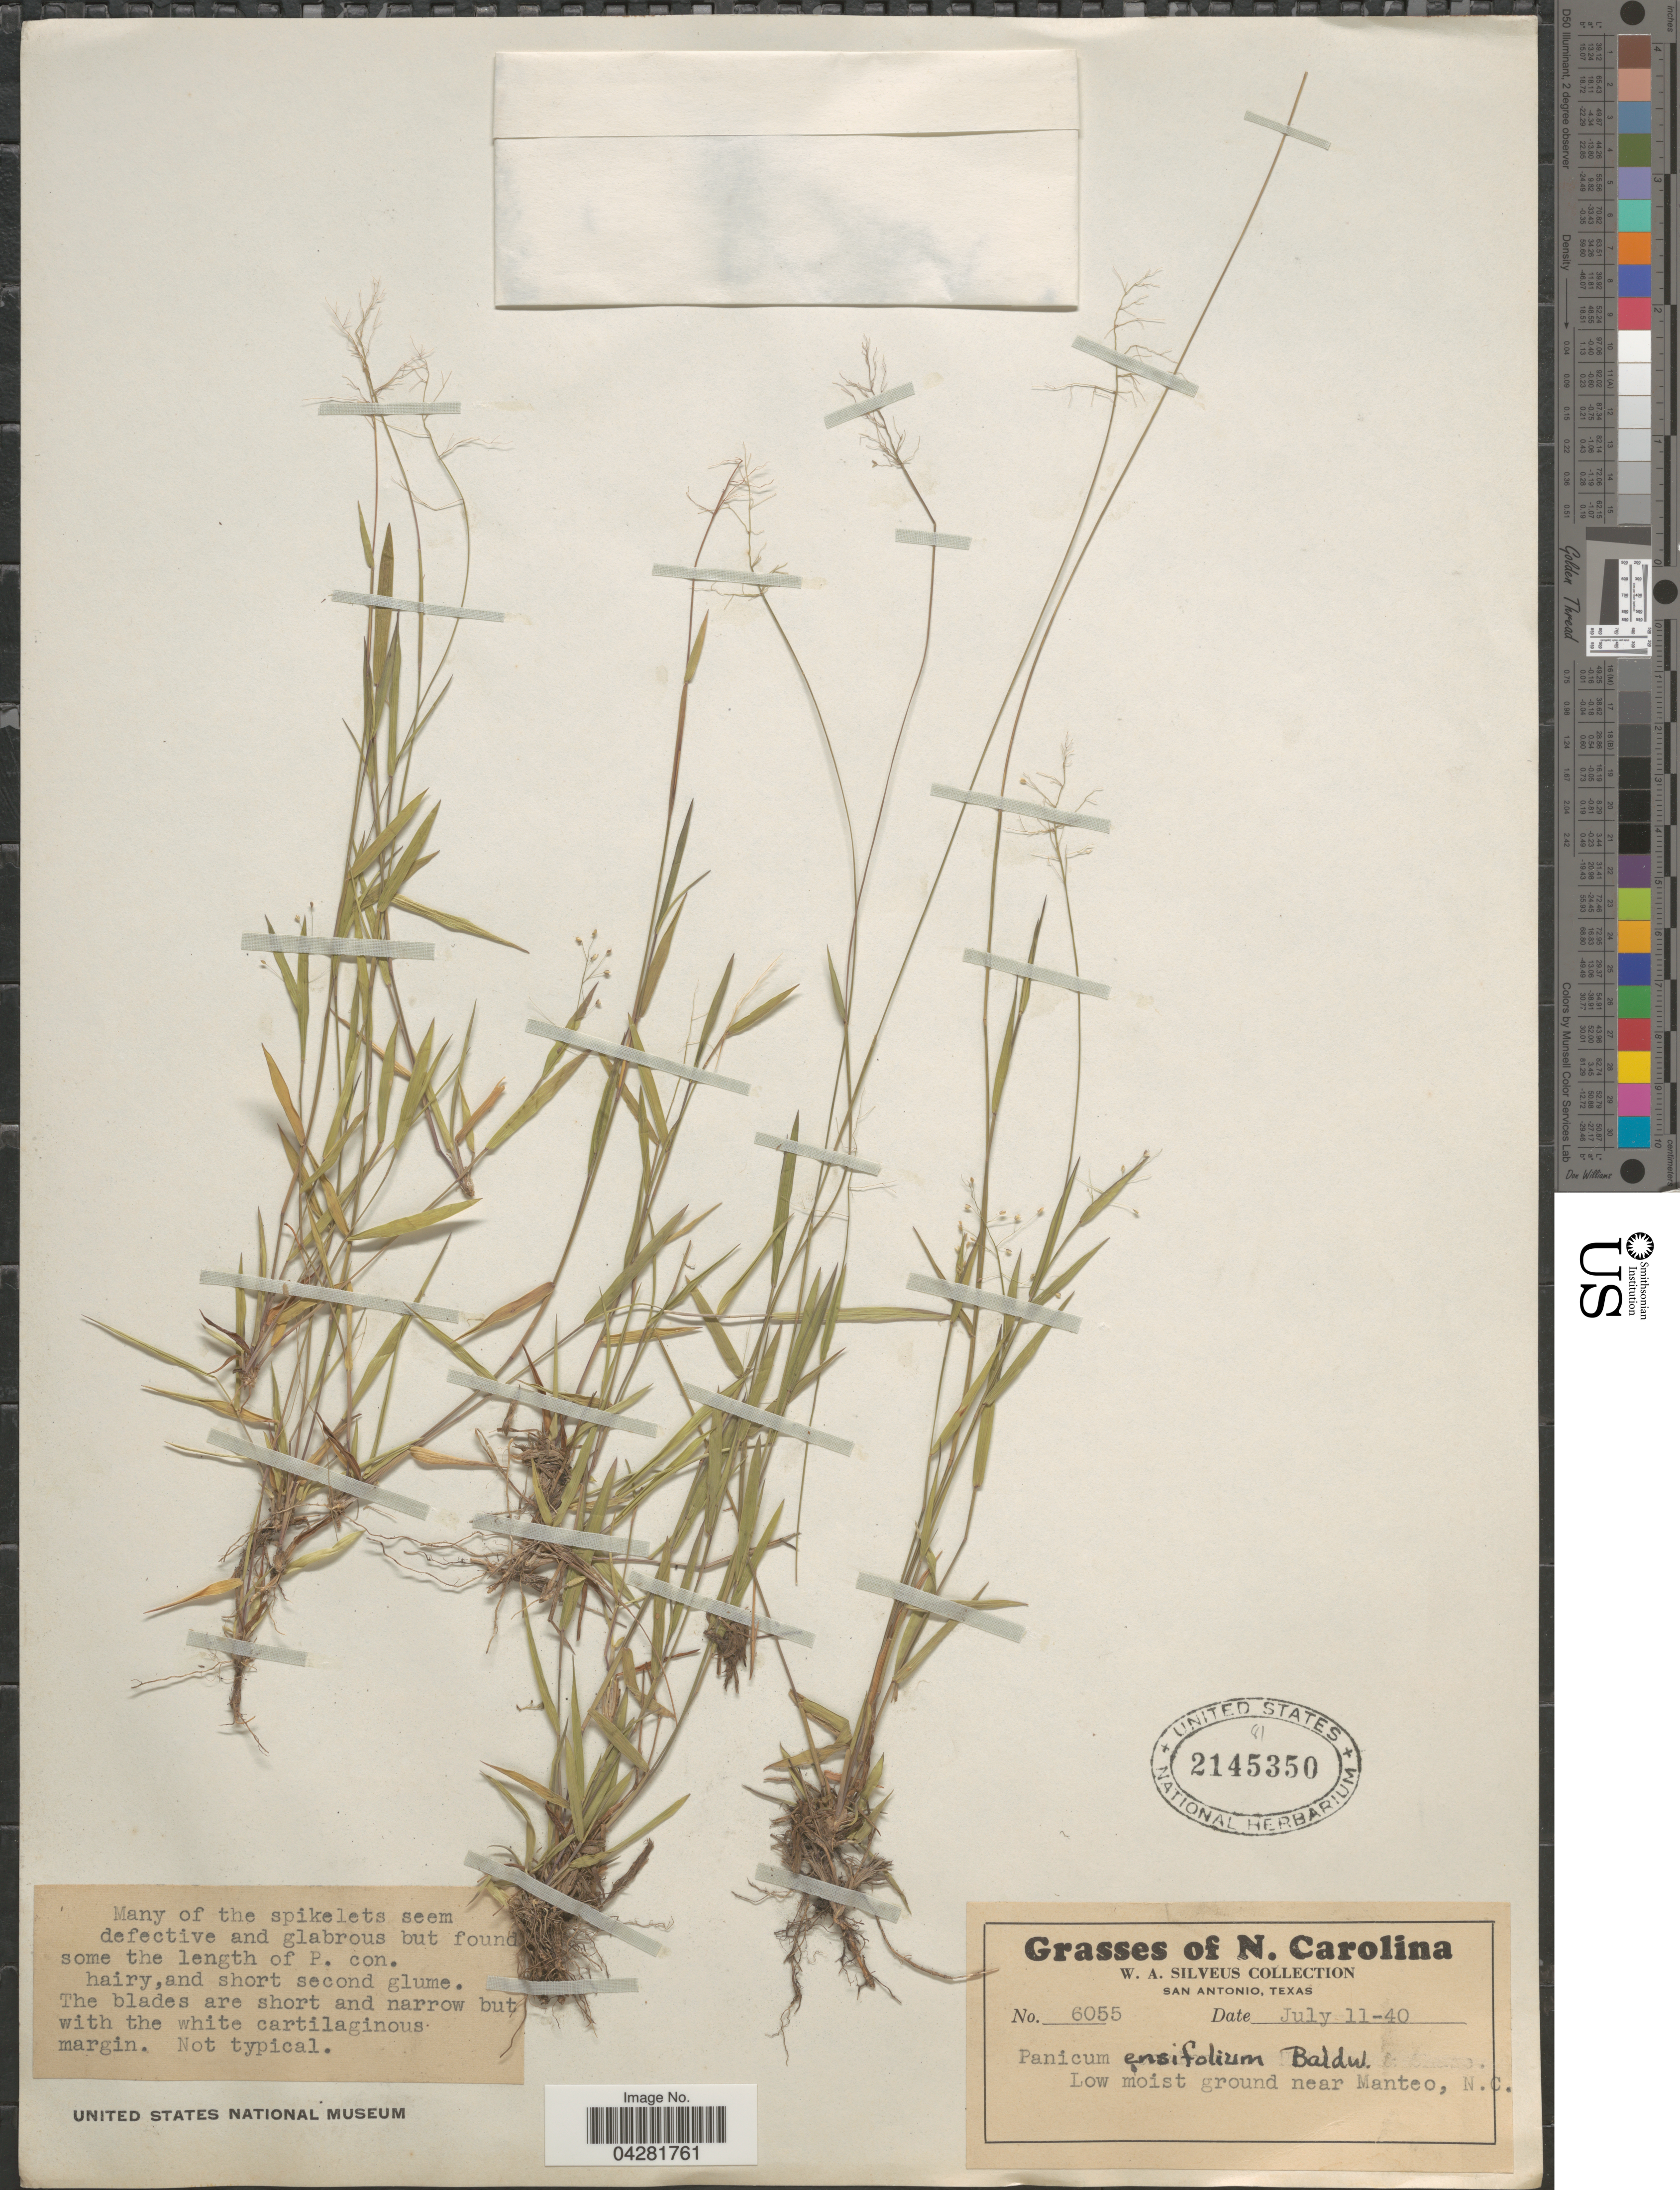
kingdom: Plantae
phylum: Tracheophyta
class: Liliopsida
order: Poales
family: Poaceae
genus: Dichanthelium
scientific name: Dichanthelium ensifolium var. ensifolium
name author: (Baldwin ex Elliot) Gould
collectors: W. Silveus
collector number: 6055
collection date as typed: Transcribed d/m/y: 11/7/40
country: United States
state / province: North Carolina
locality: Low moist ground near Manteo.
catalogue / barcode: US 2145350